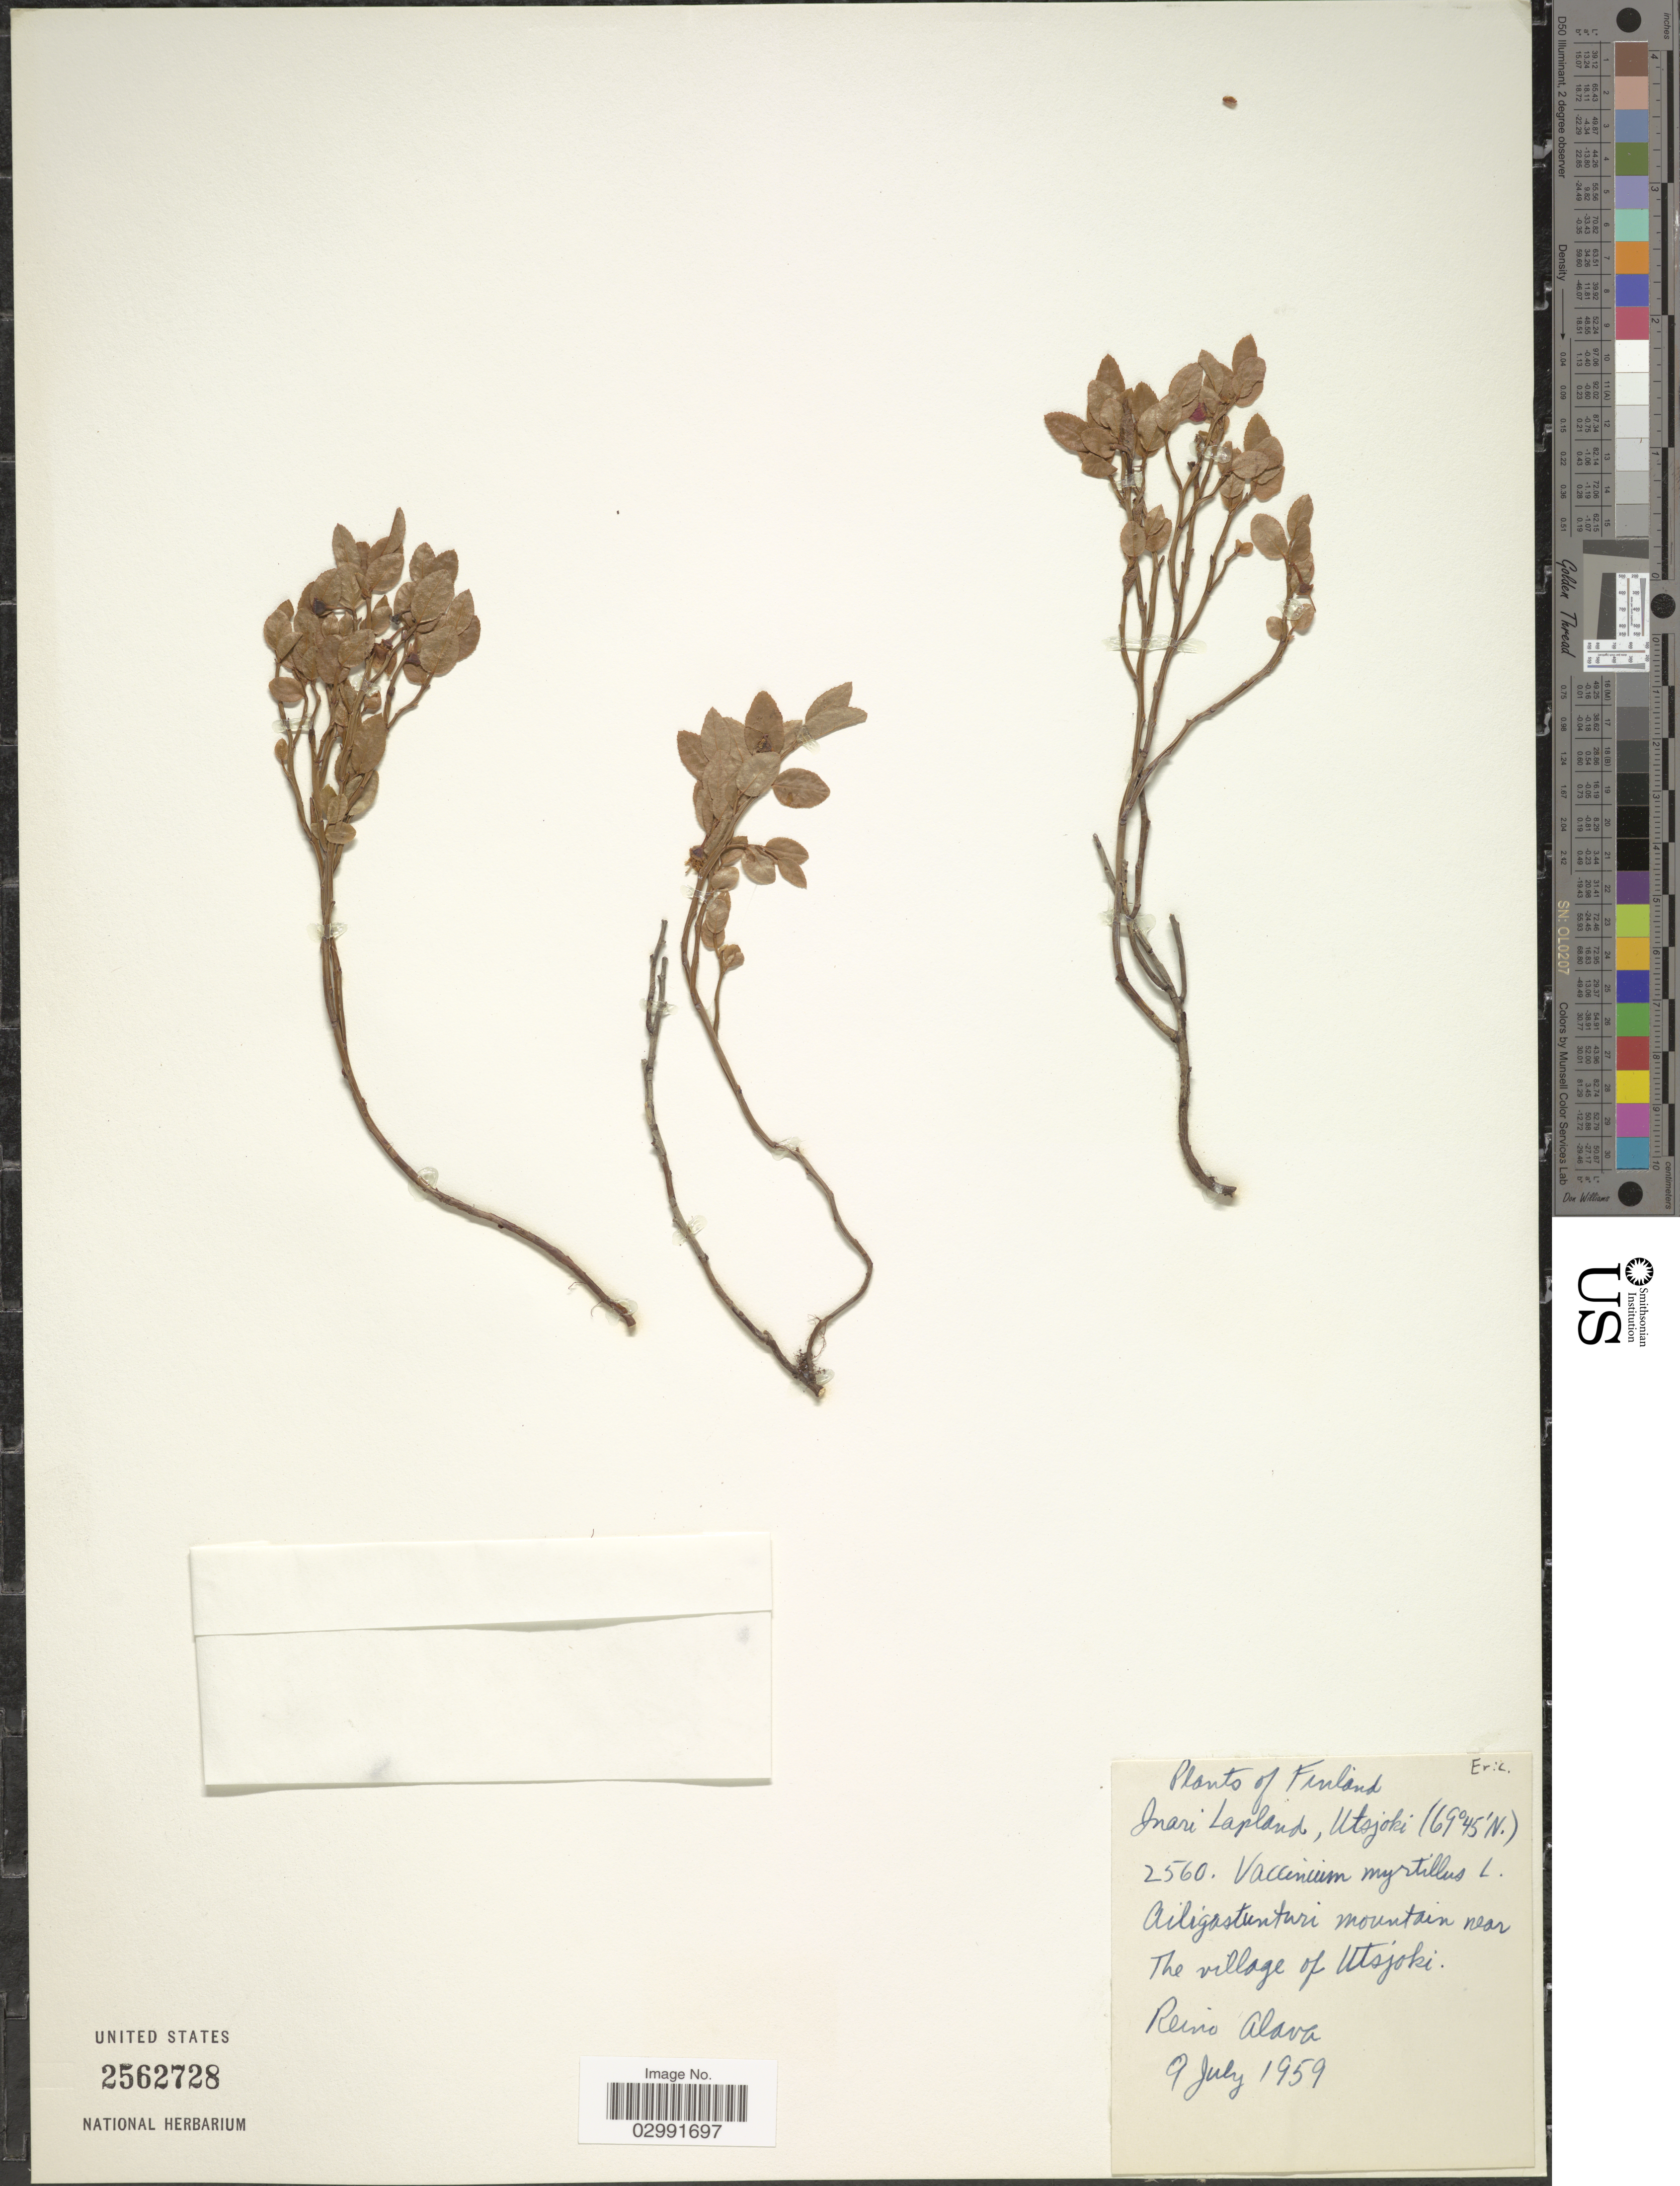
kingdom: Plantae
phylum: Tracheophyta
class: Magnoliopsida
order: Ericales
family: Ericaceae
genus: Vaccinium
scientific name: Vaccinium myrtillus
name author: L.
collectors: R. Alava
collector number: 2560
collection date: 1959-07-09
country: Finland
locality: Inari Lapland, Utsjoki. Ailigastunturi mountain near the village of Utsjoki.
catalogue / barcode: US 2562728